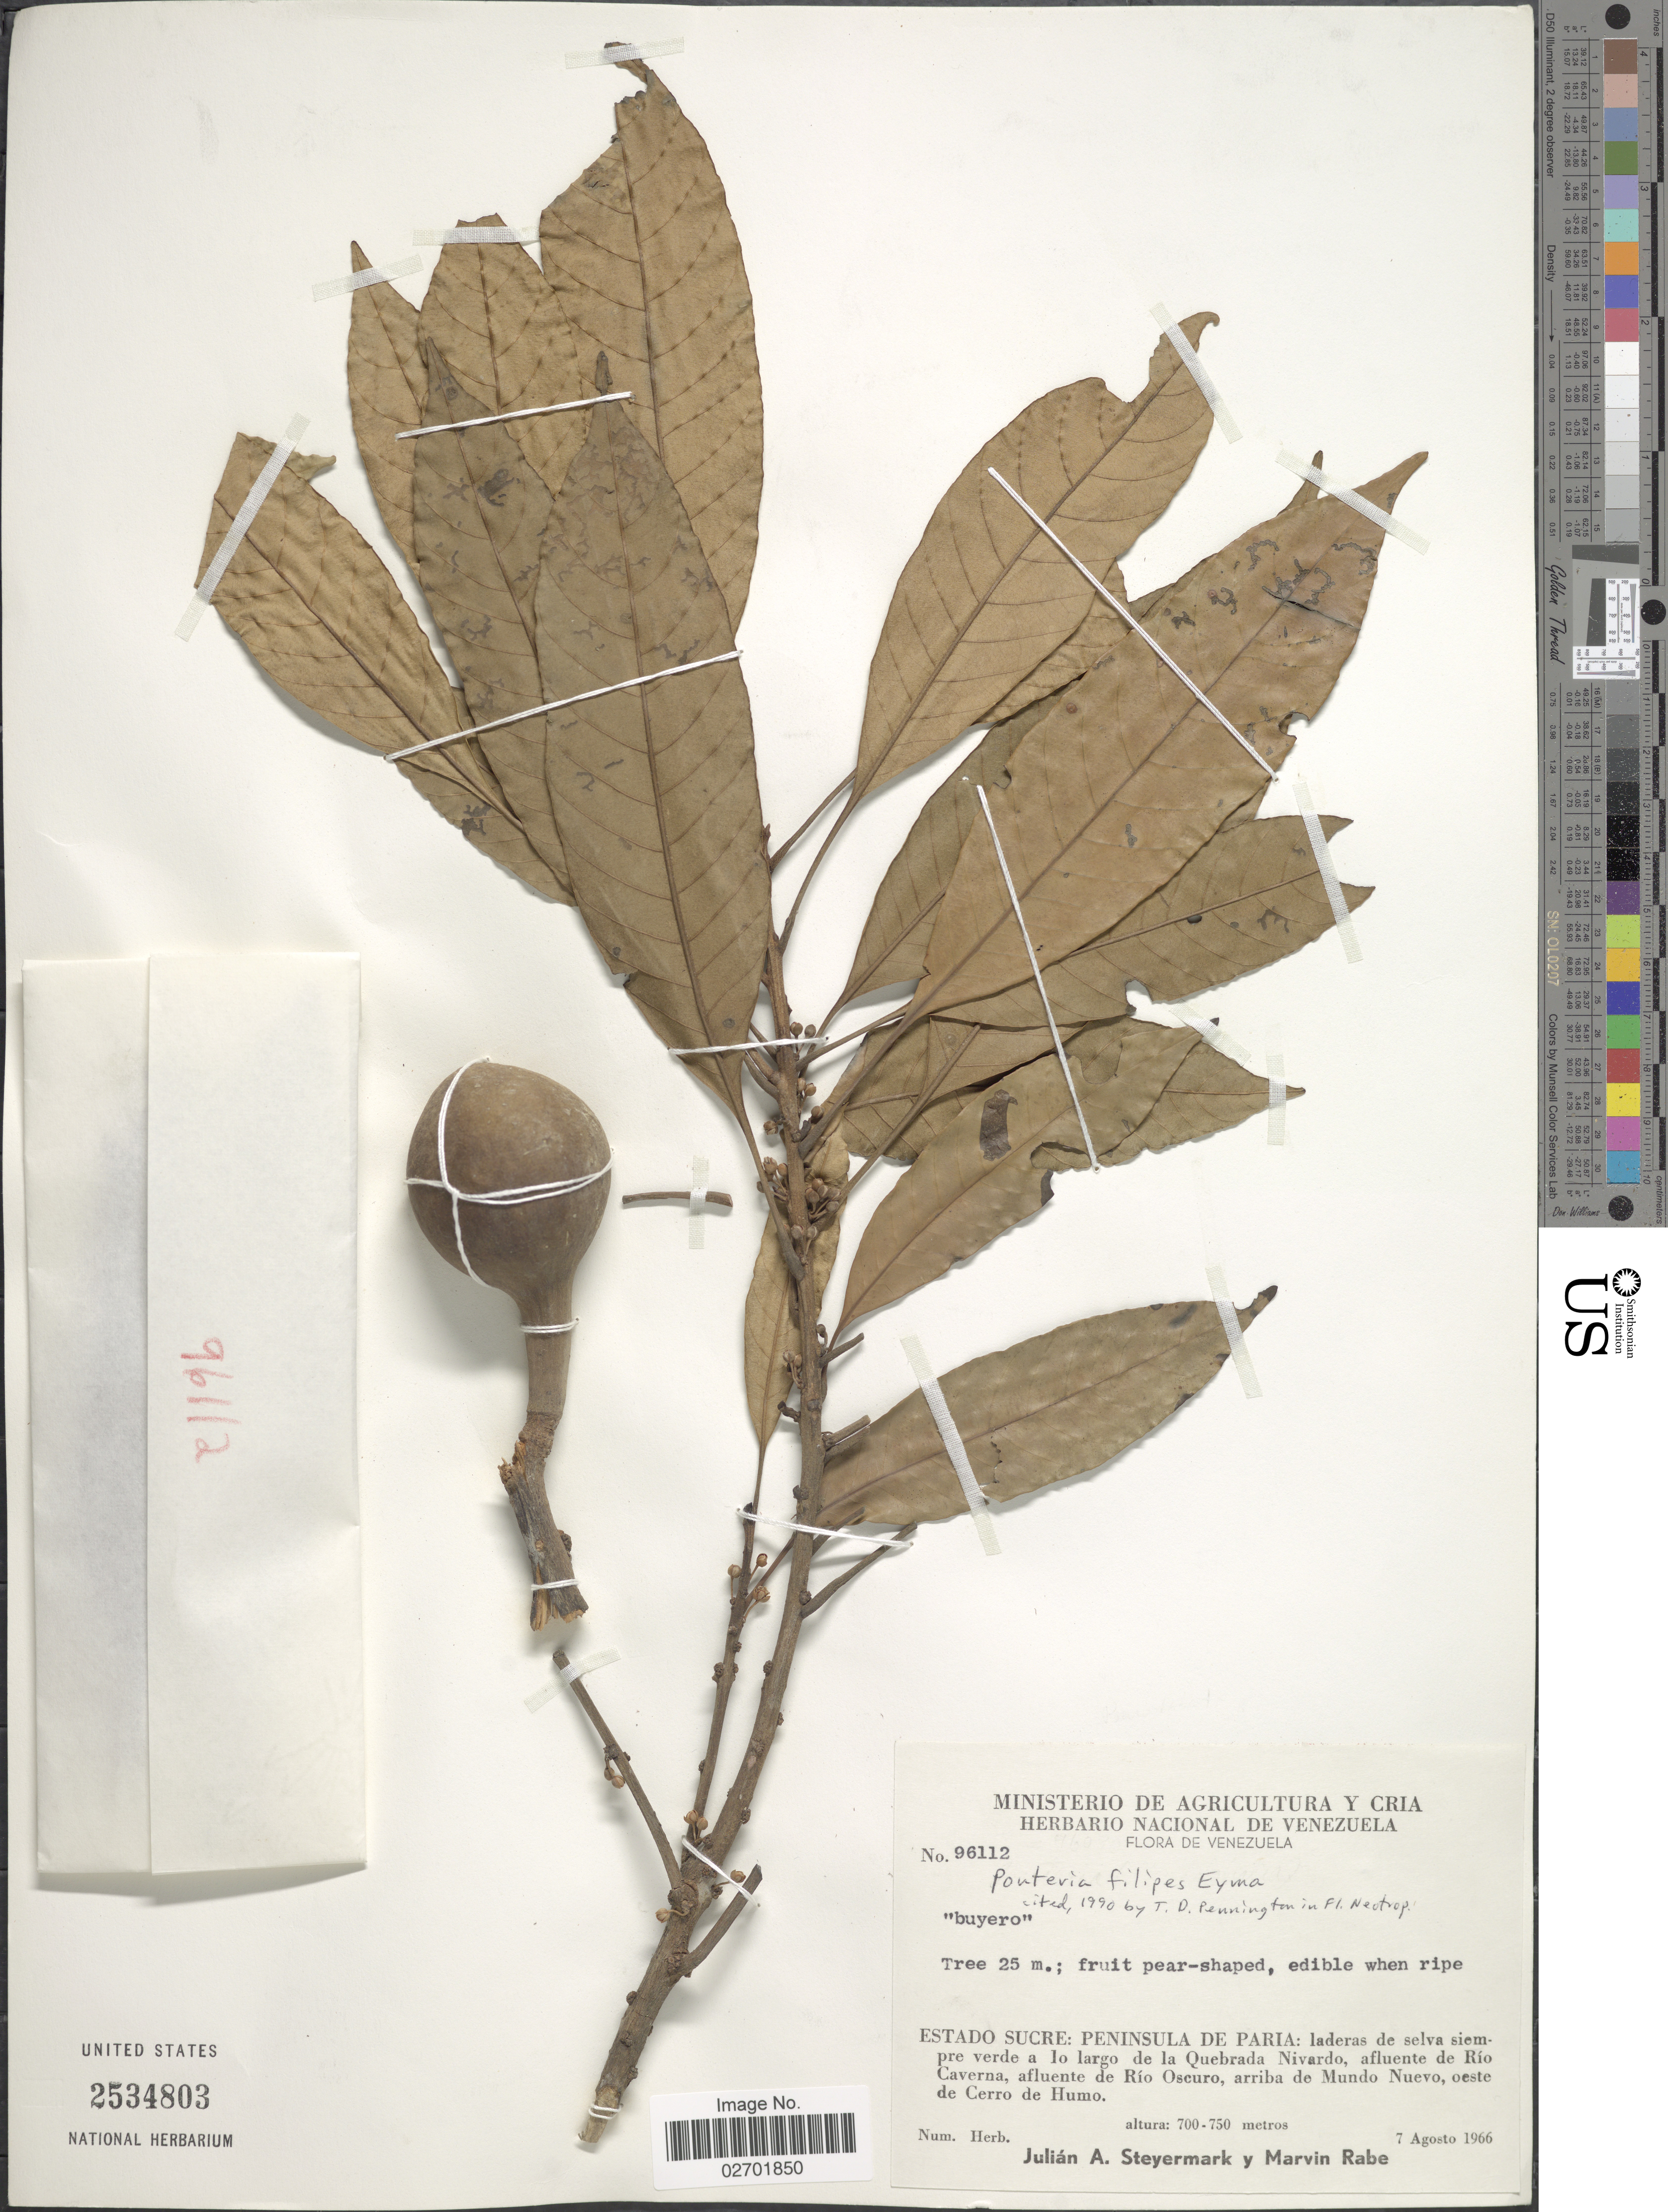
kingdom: Plantae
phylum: Tracheophyta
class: Magnoliopsida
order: Ericales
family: Sapotaceae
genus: Pouteria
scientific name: Pouteria filipes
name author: Eyma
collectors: J. Steyermark & M. Rabe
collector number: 96112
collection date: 1966-08-07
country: Venezuela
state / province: Sucre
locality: Estado Sucre: Peninsula de Paria: laderas de selva siempre verde a lo largo de la Quebrada Nivardo, afluente de Rio Caverna, afluente de Rio Oscuro, arriba de Mundo Nuevo, oeste de Cerro de Humo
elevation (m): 700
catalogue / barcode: US 2534803